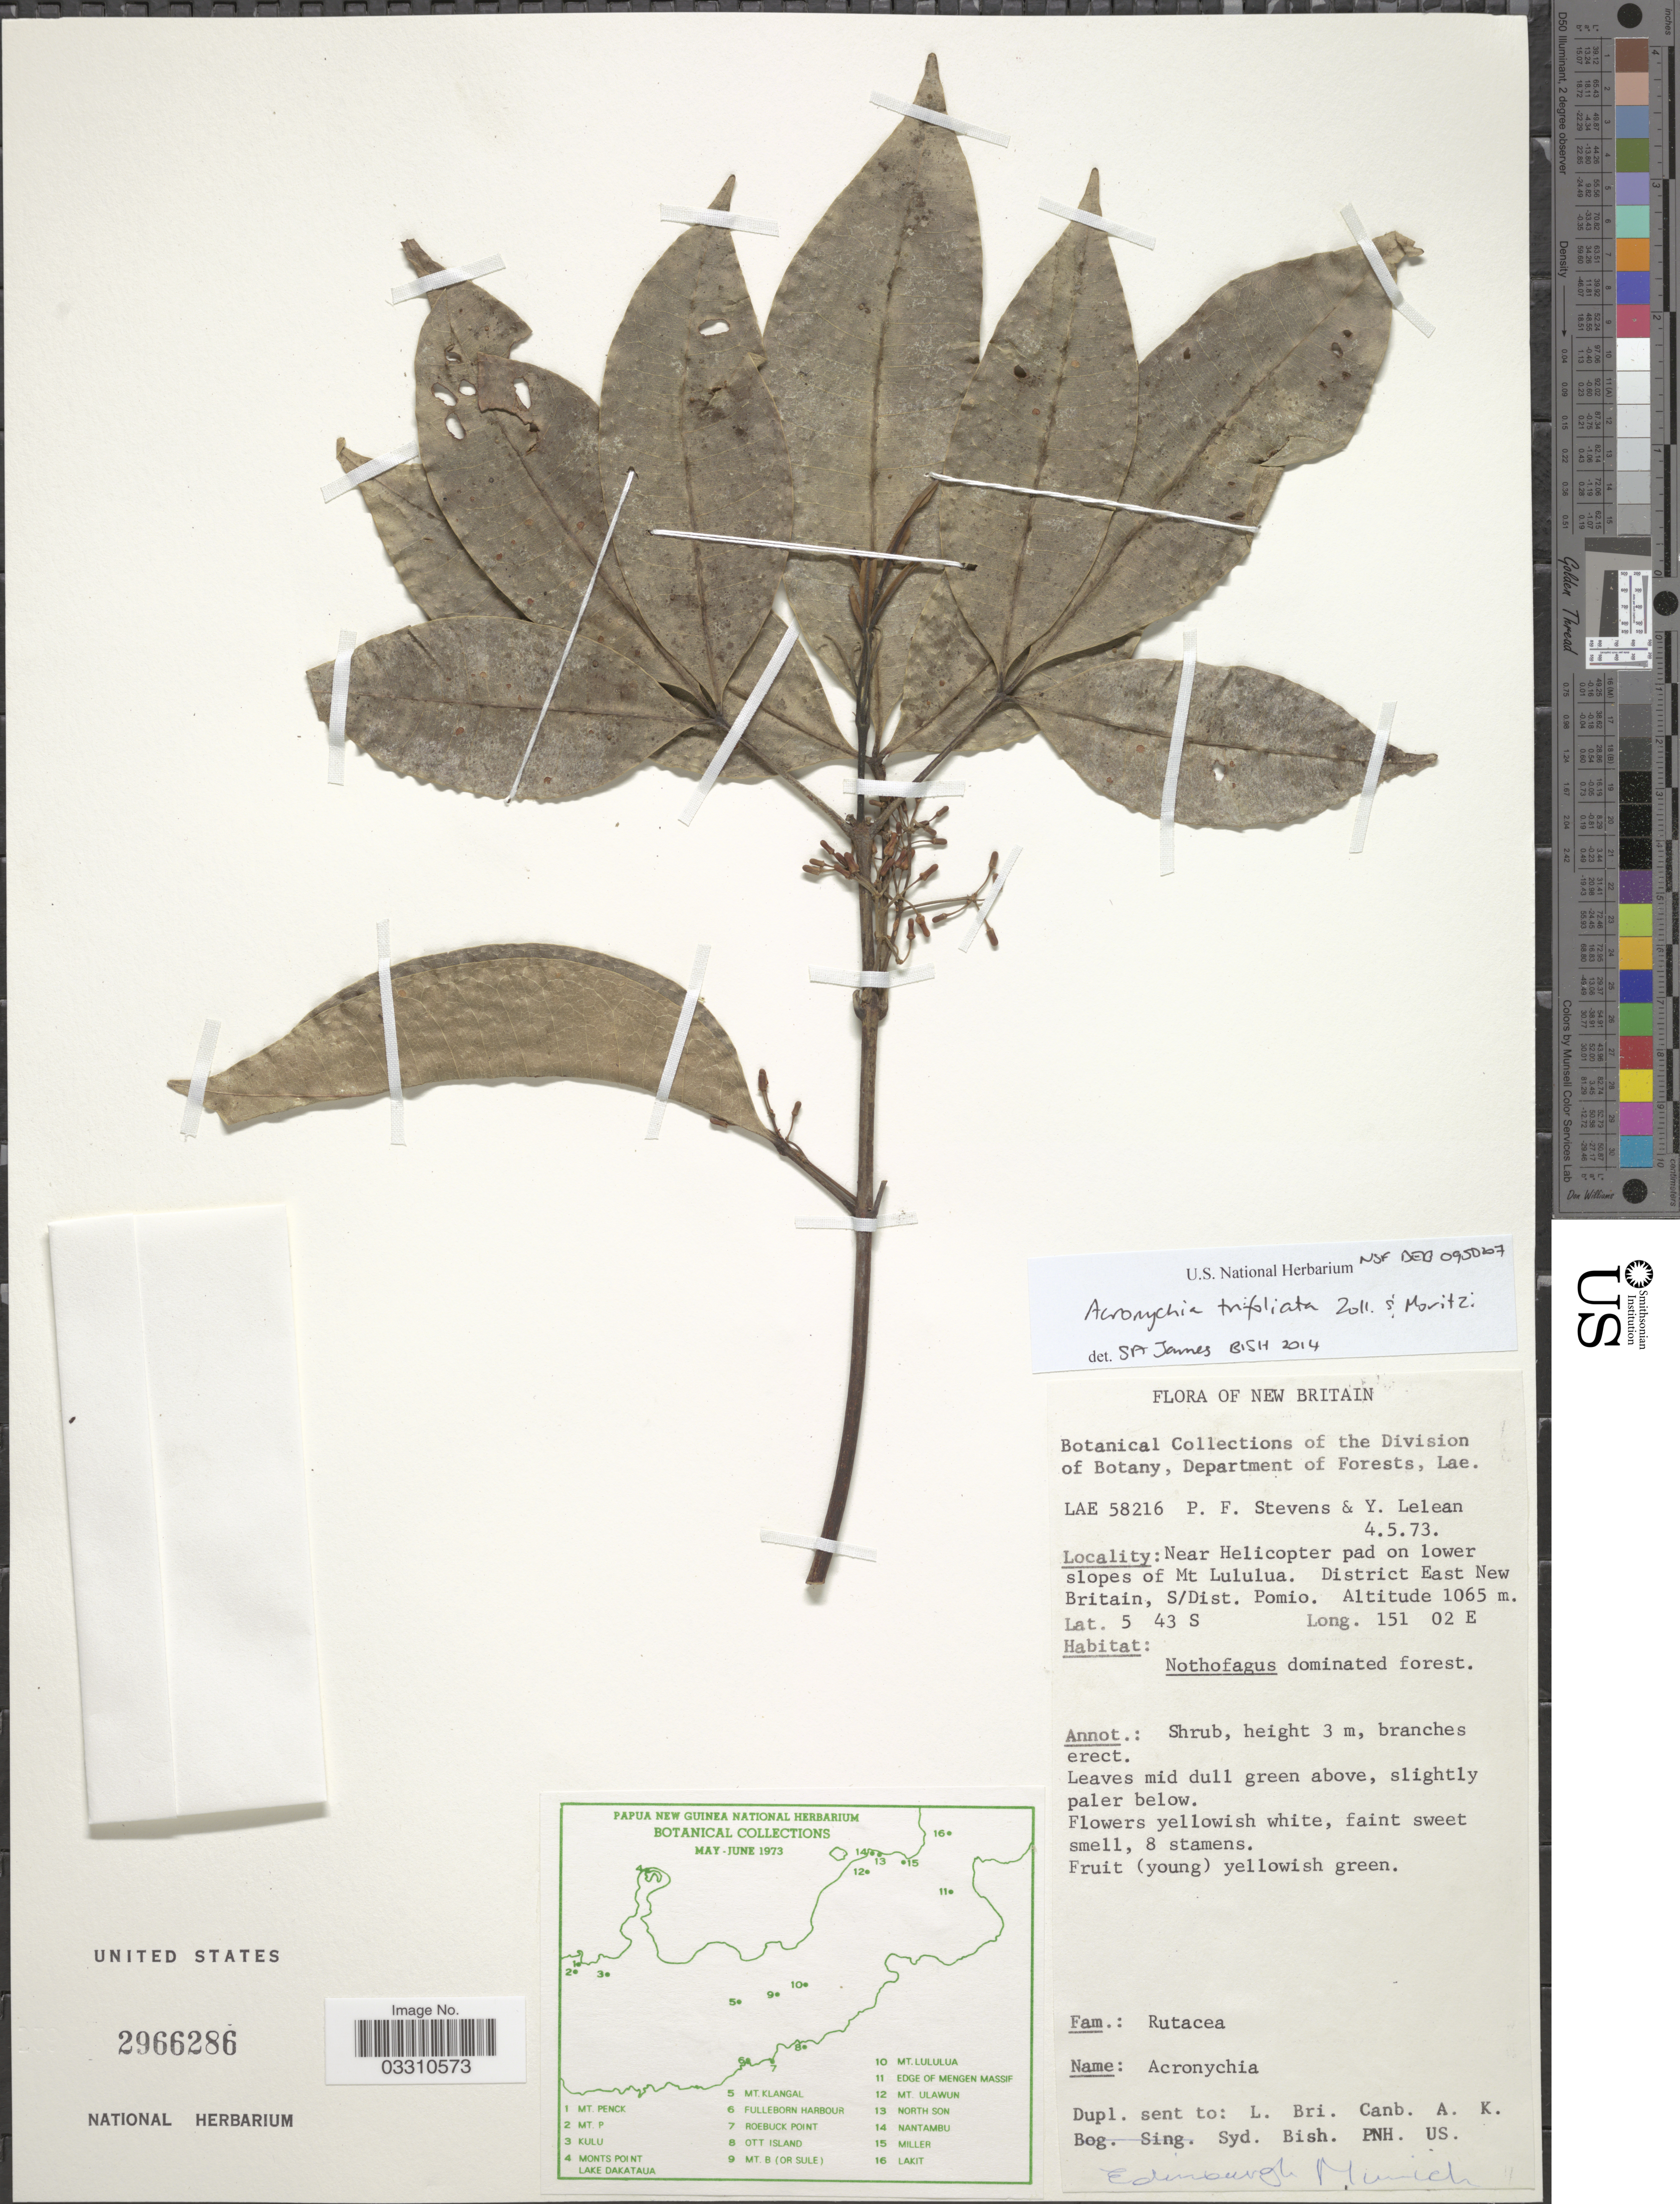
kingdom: Plantae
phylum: Tracheophyta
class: Magnoliopsida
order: Sapindales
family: Rutaceae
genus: Acronychia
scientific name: Acronychia trifoliolata var. trifoliolata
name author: Zoll. & Moritzi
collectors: P. F. Stevens & Y. Lelean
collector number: LAE58216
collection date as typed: Transcribed d/m/y: 4/5/73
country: Papua New Guinea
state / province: East New Britain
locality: New Britain. Near Helicopter pad on lower slopes of Mt Lululua. District East New Britain, S/Dist. Pomio.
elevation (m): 1065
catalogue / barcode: US 2966286